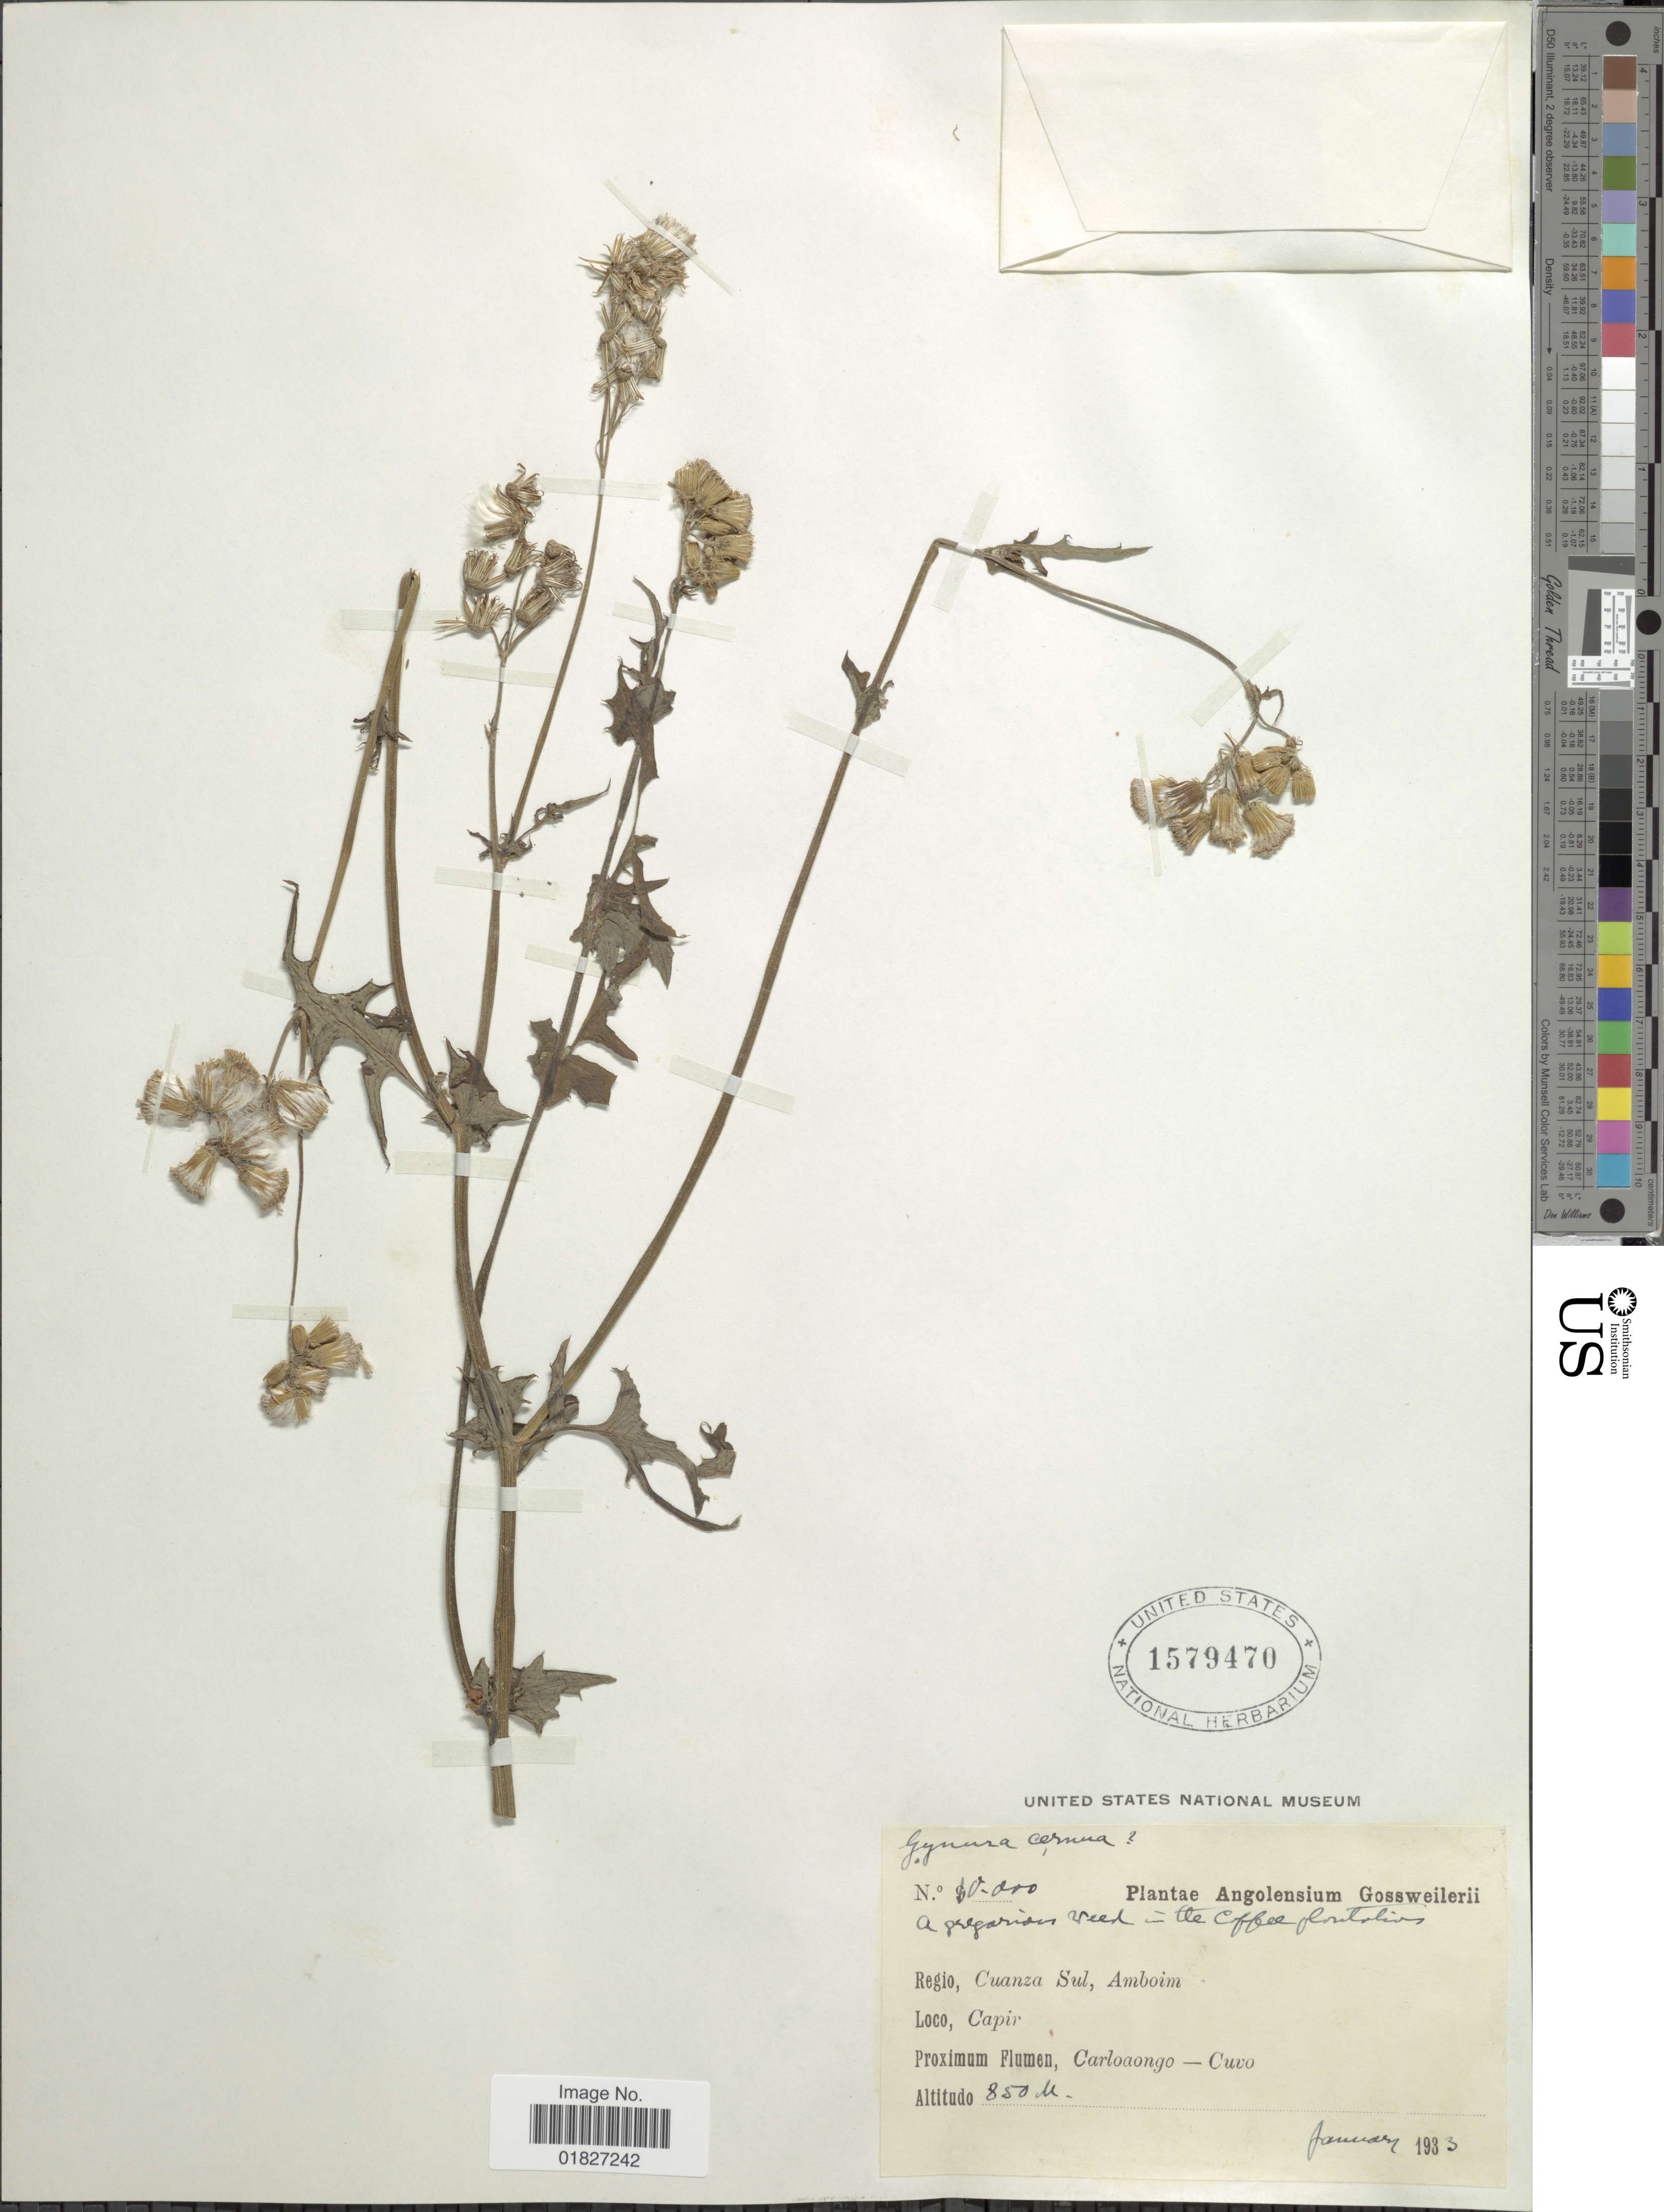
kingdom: Plantae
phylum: Tracheophyta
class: Magnoliopsida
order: Asterales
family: Asteraceae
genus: Gynura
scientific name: Gynura cernua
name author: (L. f.) Benth.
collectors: -. Gossweiler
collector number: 10000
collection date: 1933-01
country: Angola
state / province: Cuanza Sul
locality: Amboim, Capir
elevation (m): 850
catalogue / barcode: US 1579470